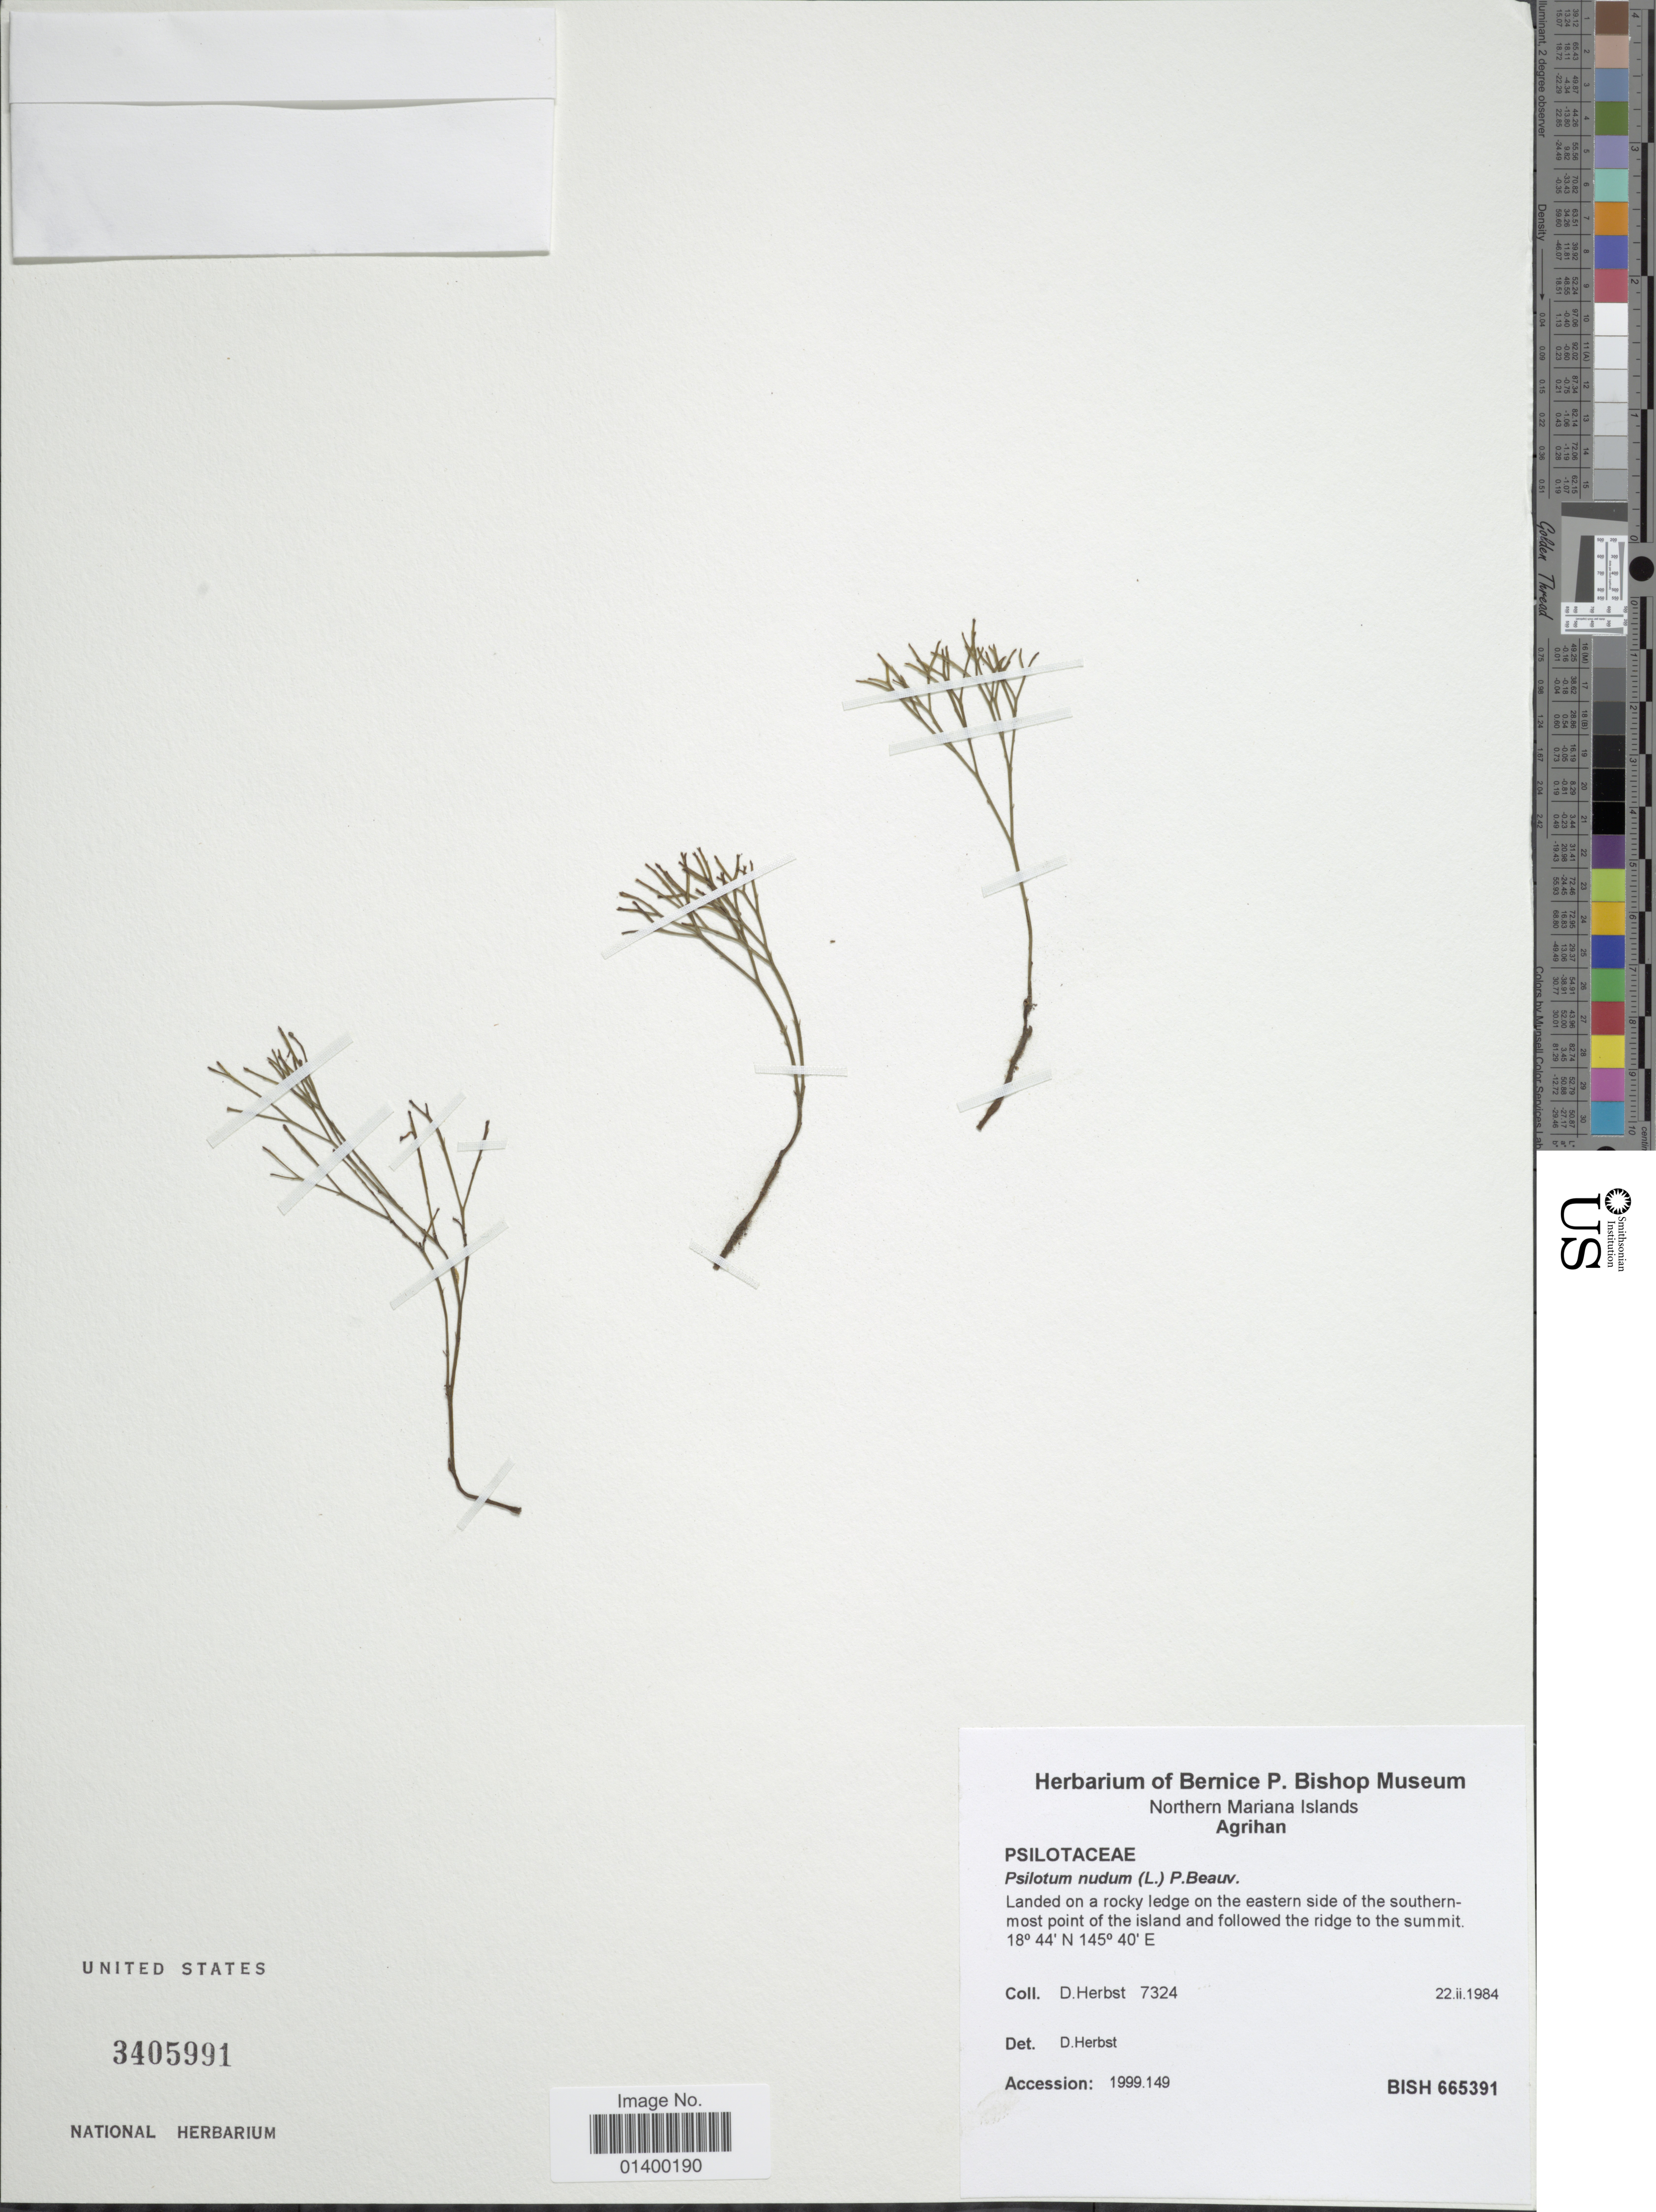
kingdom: Plantae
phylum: Tracheophyta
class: Polypodiopsida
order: Psilotales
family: Psilotaceae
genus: Psilotum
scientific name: Psilotum nudum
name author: (L.) P. Beauv.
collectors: D. Herbst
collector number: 7324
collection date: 1984-02-22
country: Northern Mariana Islands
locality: Agrihan, on eastern side of the southern most point of the island and followed the ridge to the summit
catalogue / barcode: US 3405991